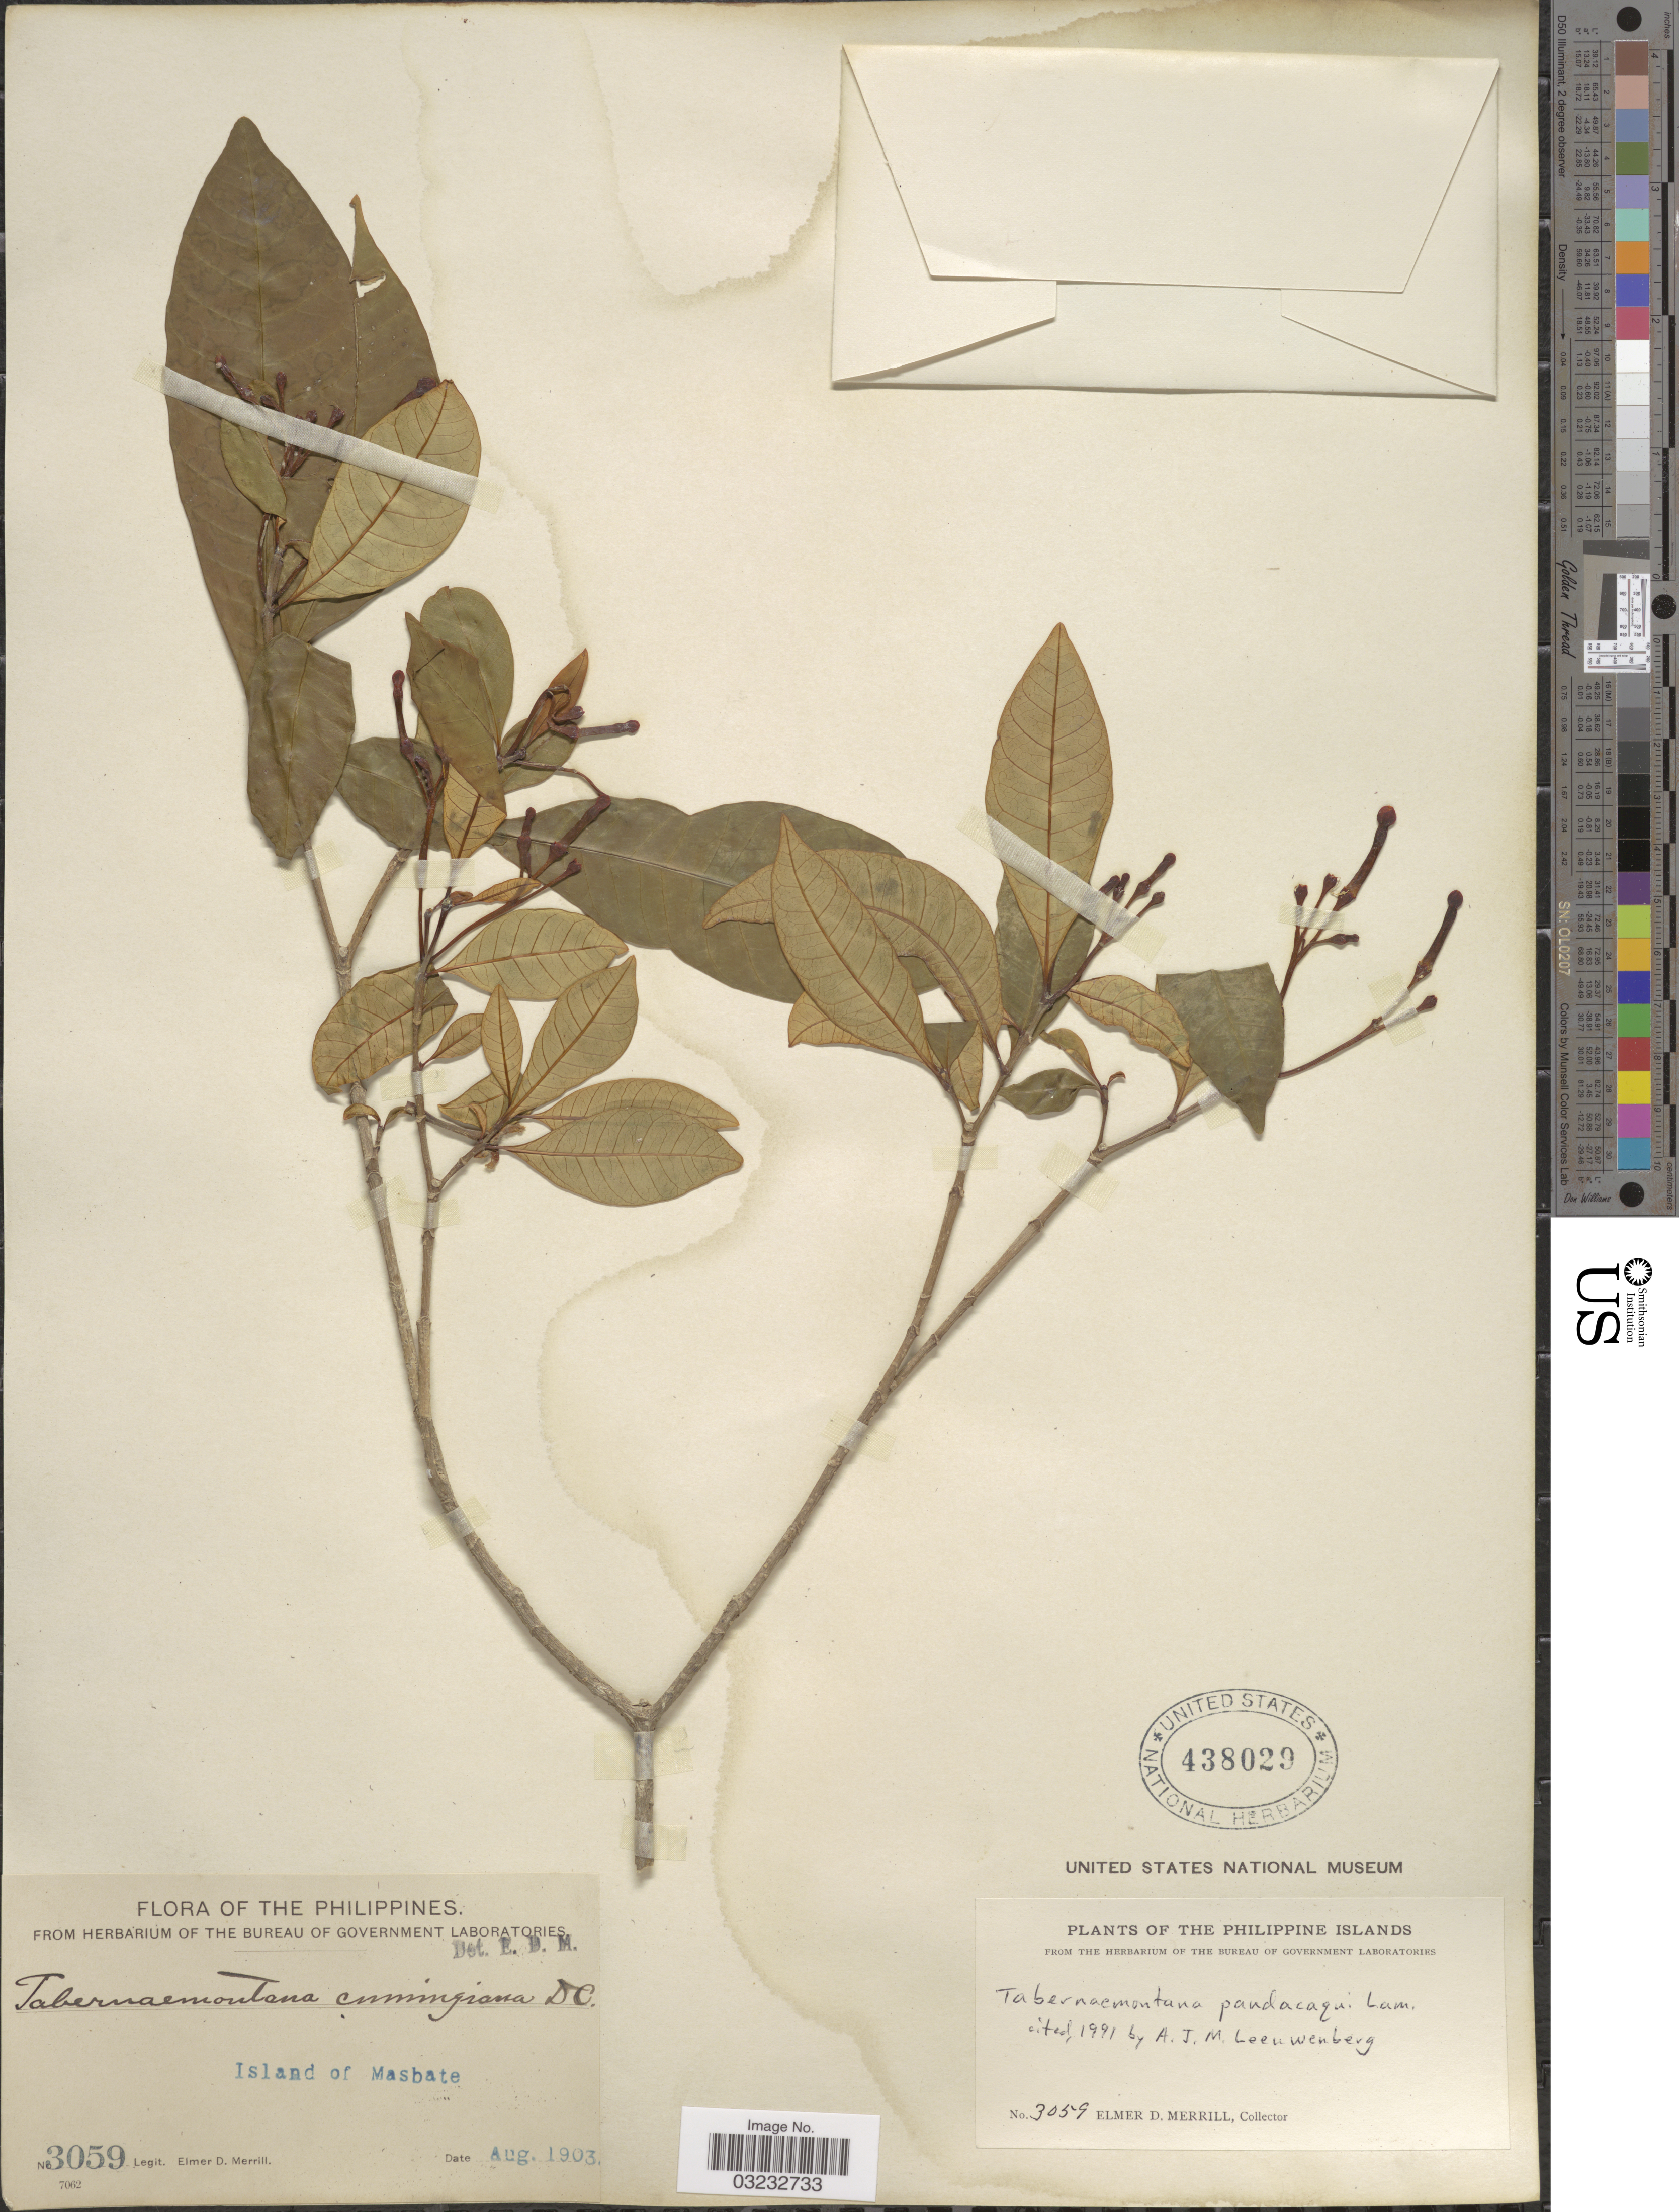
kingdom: Plantae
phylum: Tracheophyta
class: Magnoliopsida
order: Gentianales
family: Apocynaceae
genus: Tabernaemontana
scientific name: Tabernaemontana pandacaqui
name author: Poir.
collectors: E. D. Merrill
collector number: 3059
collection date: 1903-08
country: Philippines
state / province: Bicol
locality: Island of Masbate. Philippine Islands.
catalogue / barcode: US 438029